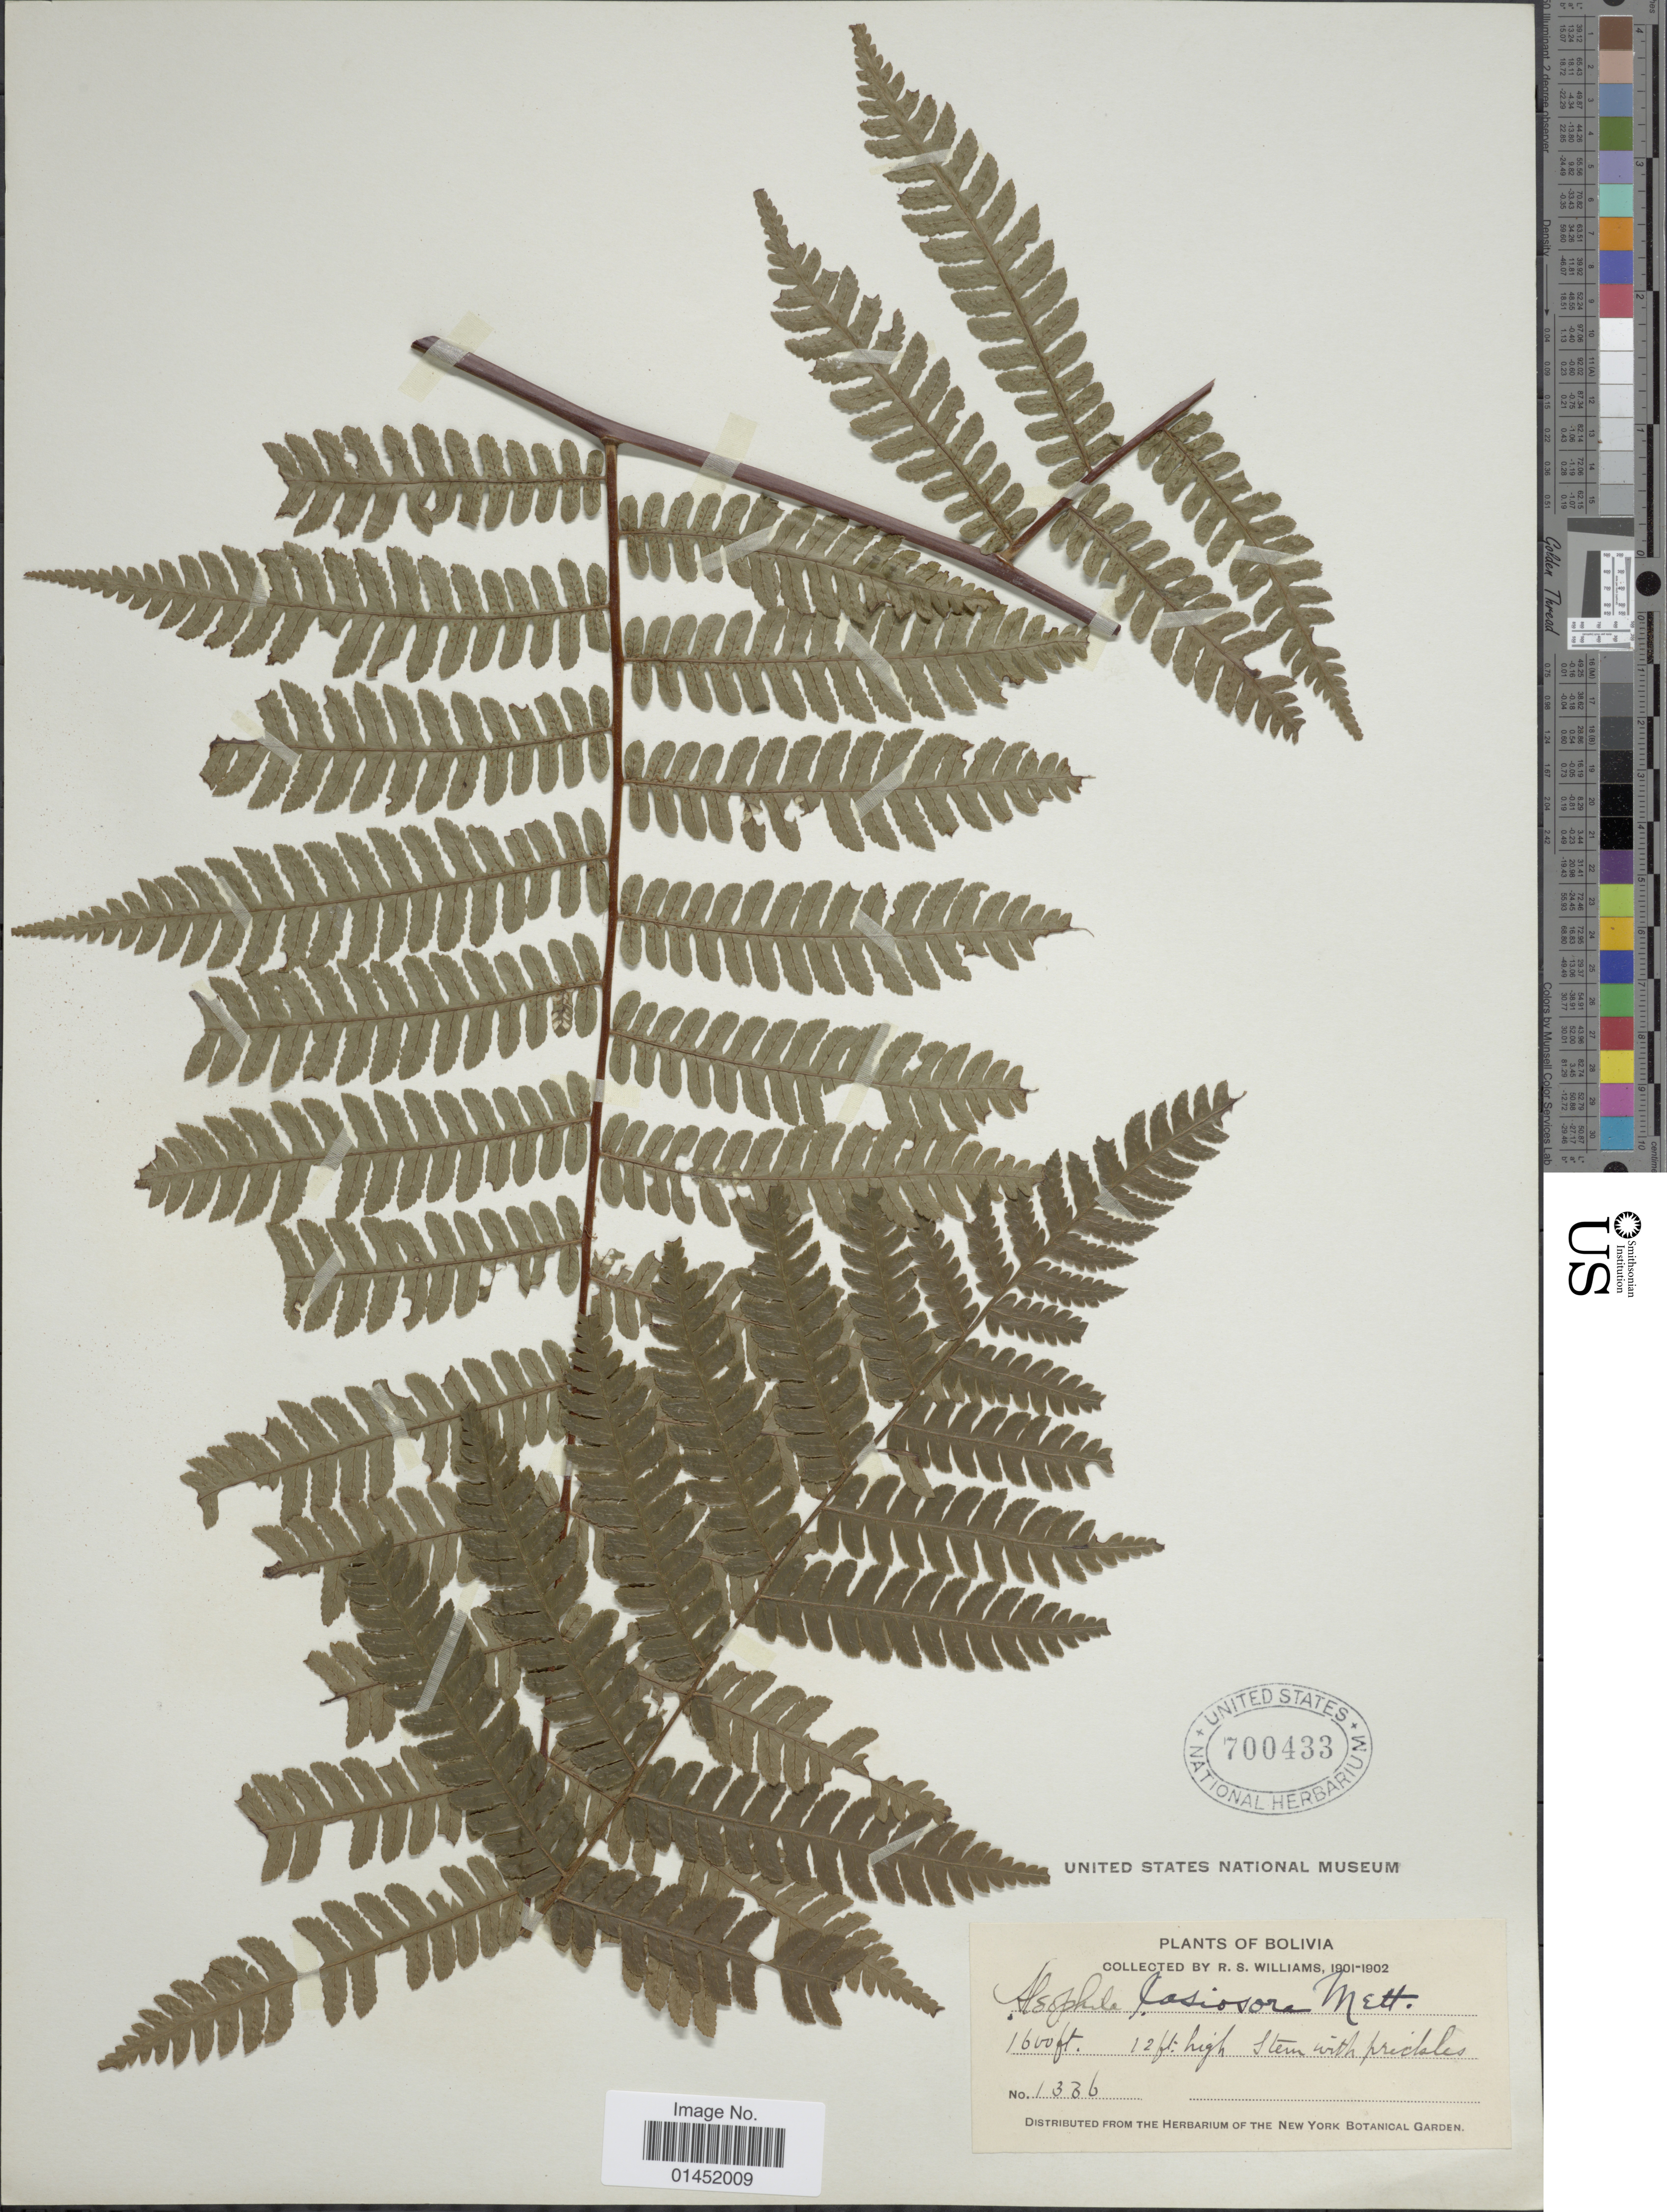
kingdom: Plantae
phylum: Tracheophyta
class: Polypodiopsida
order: Cyatheales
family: Cyatheaceae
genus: Cyathea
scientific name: Cyathea lasiosora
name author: (Mett. ex Kuhn) Domin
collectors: R. S. Williams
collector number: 1336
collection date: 1902-01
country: Bolivia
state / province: La Paz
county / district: Iturralde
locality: Tumupasa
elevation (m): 549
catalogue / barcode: US 700433